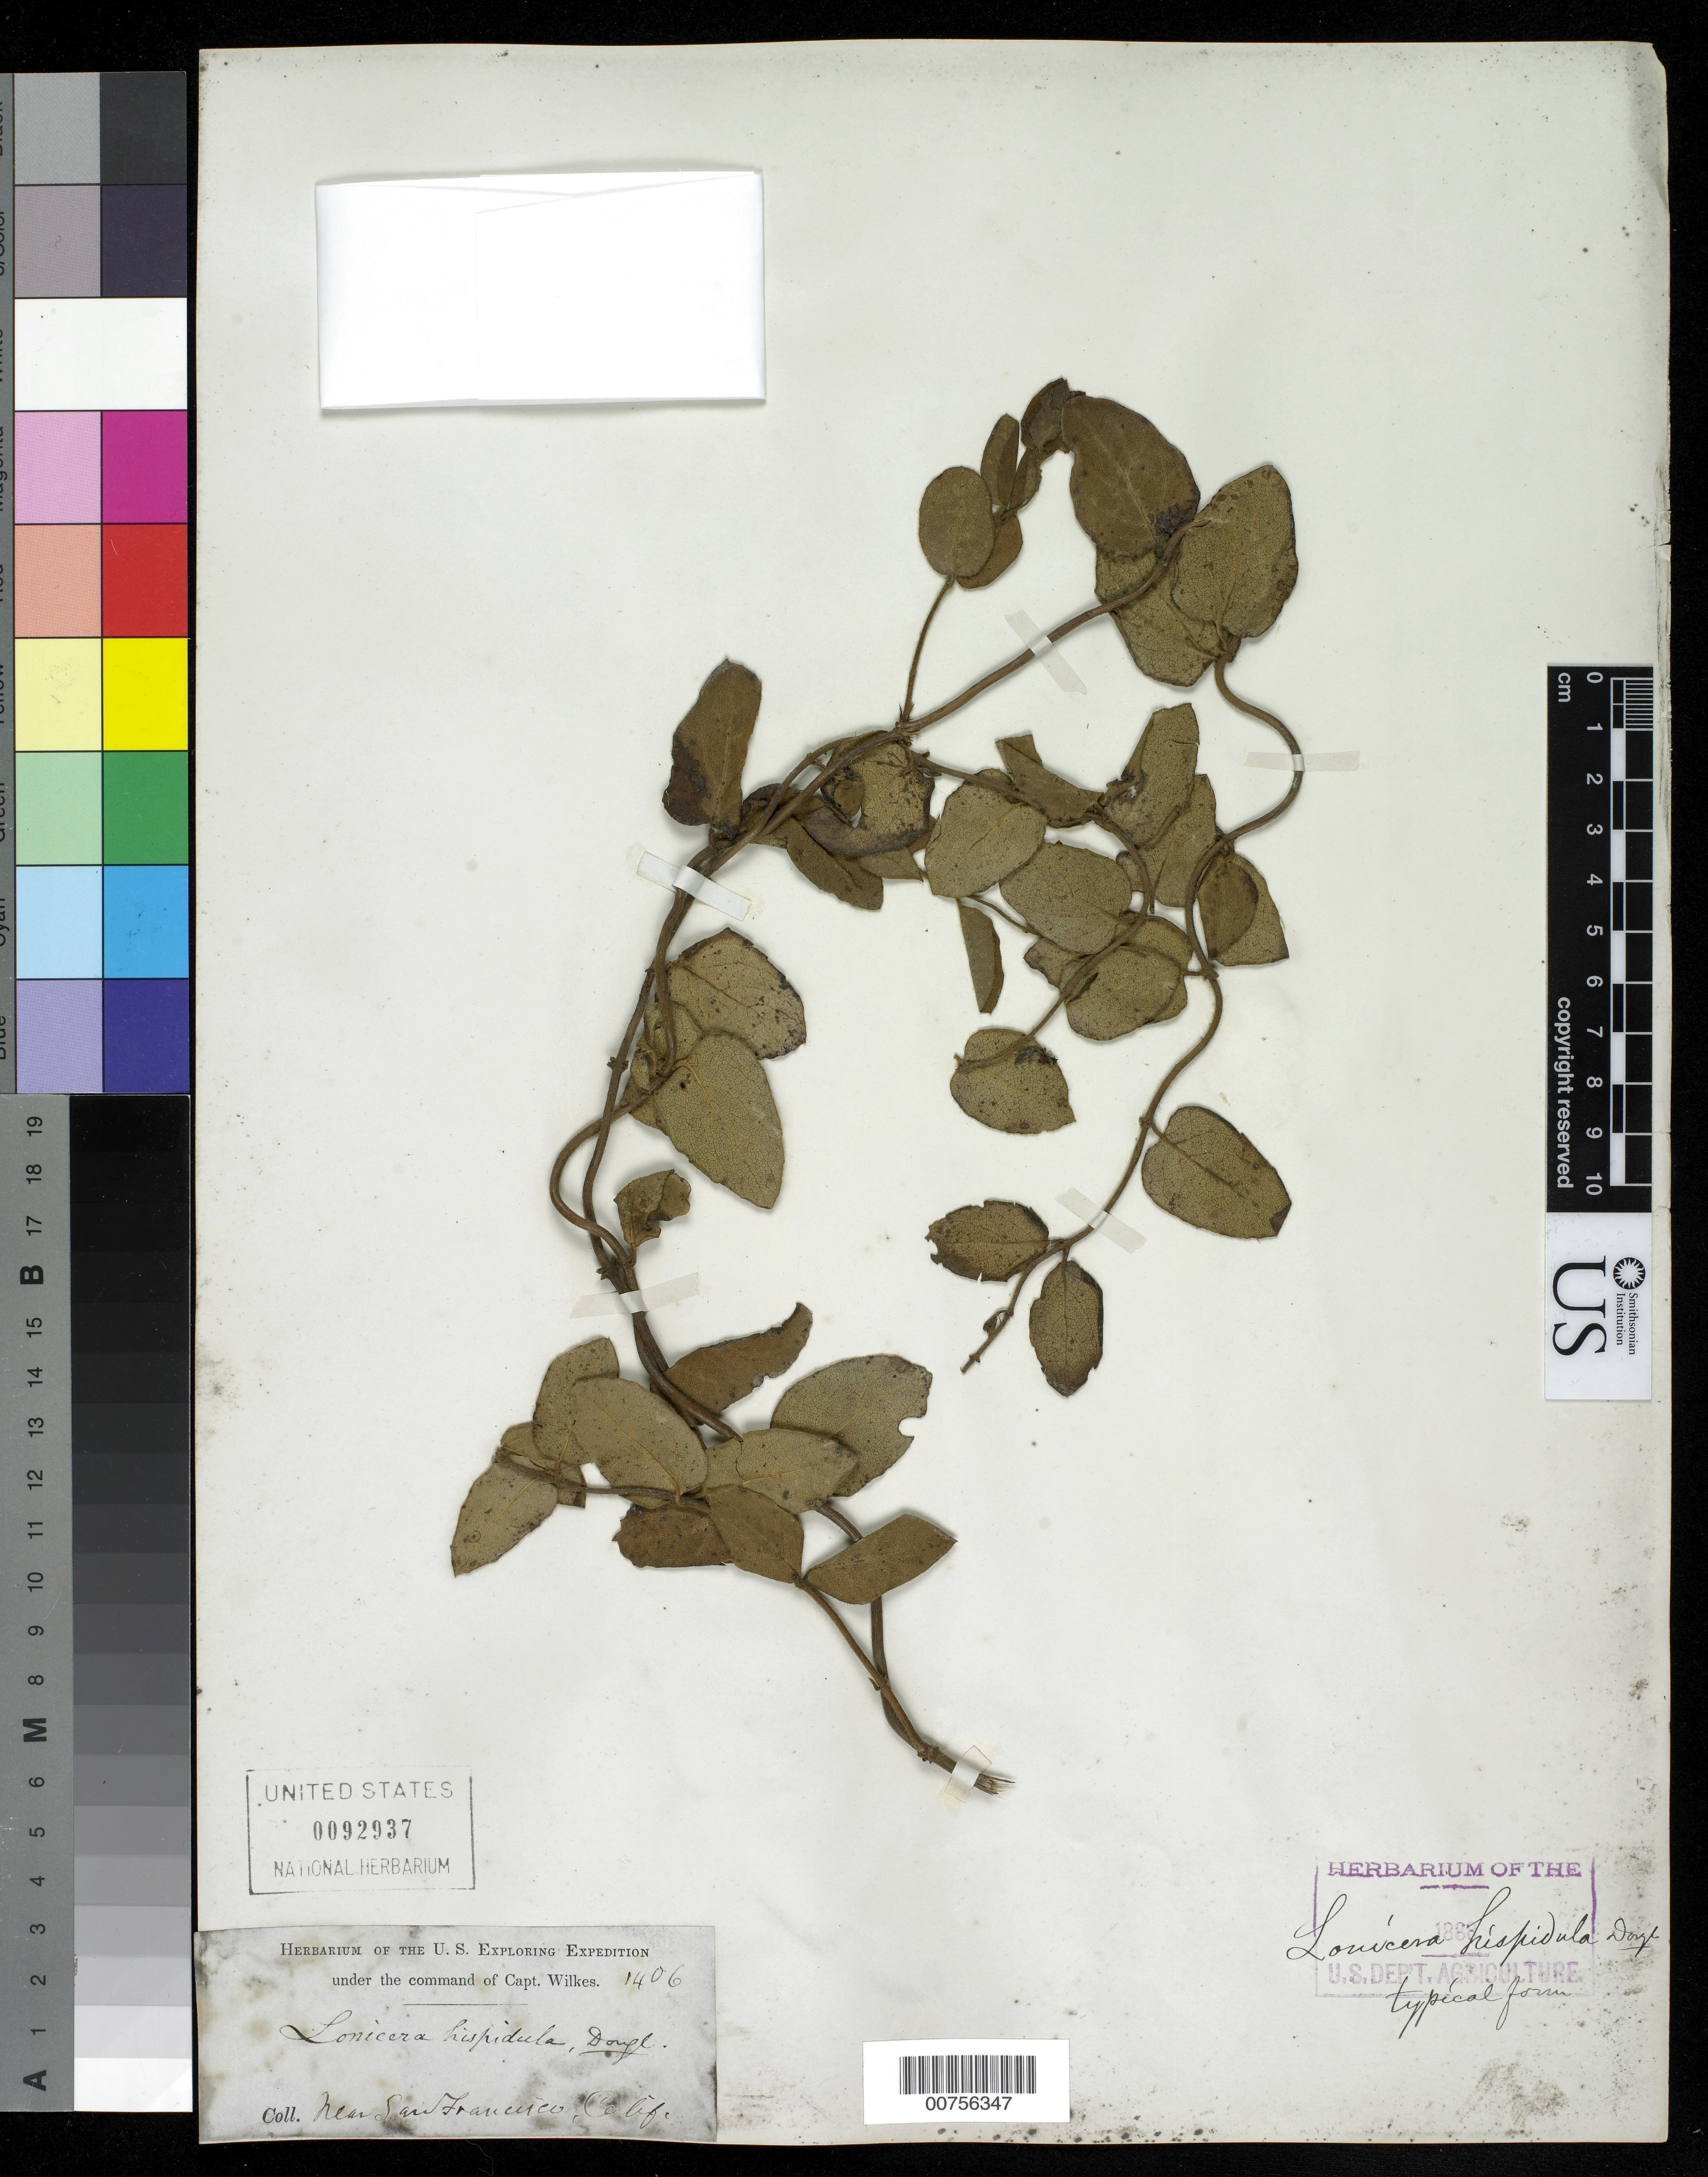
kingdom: Plantae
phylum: Tracheophyta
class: Magnoliopsida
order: Dipsacales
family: Caprifoliaceae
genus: Lonicera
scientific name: Lonicera hispidula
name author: Douglas ex Lindl.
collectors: Wilkes Explor. Exped.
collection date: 1838/1842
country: United States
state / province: California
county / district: San Francisco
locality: near San Francisco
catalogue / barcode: US 92937